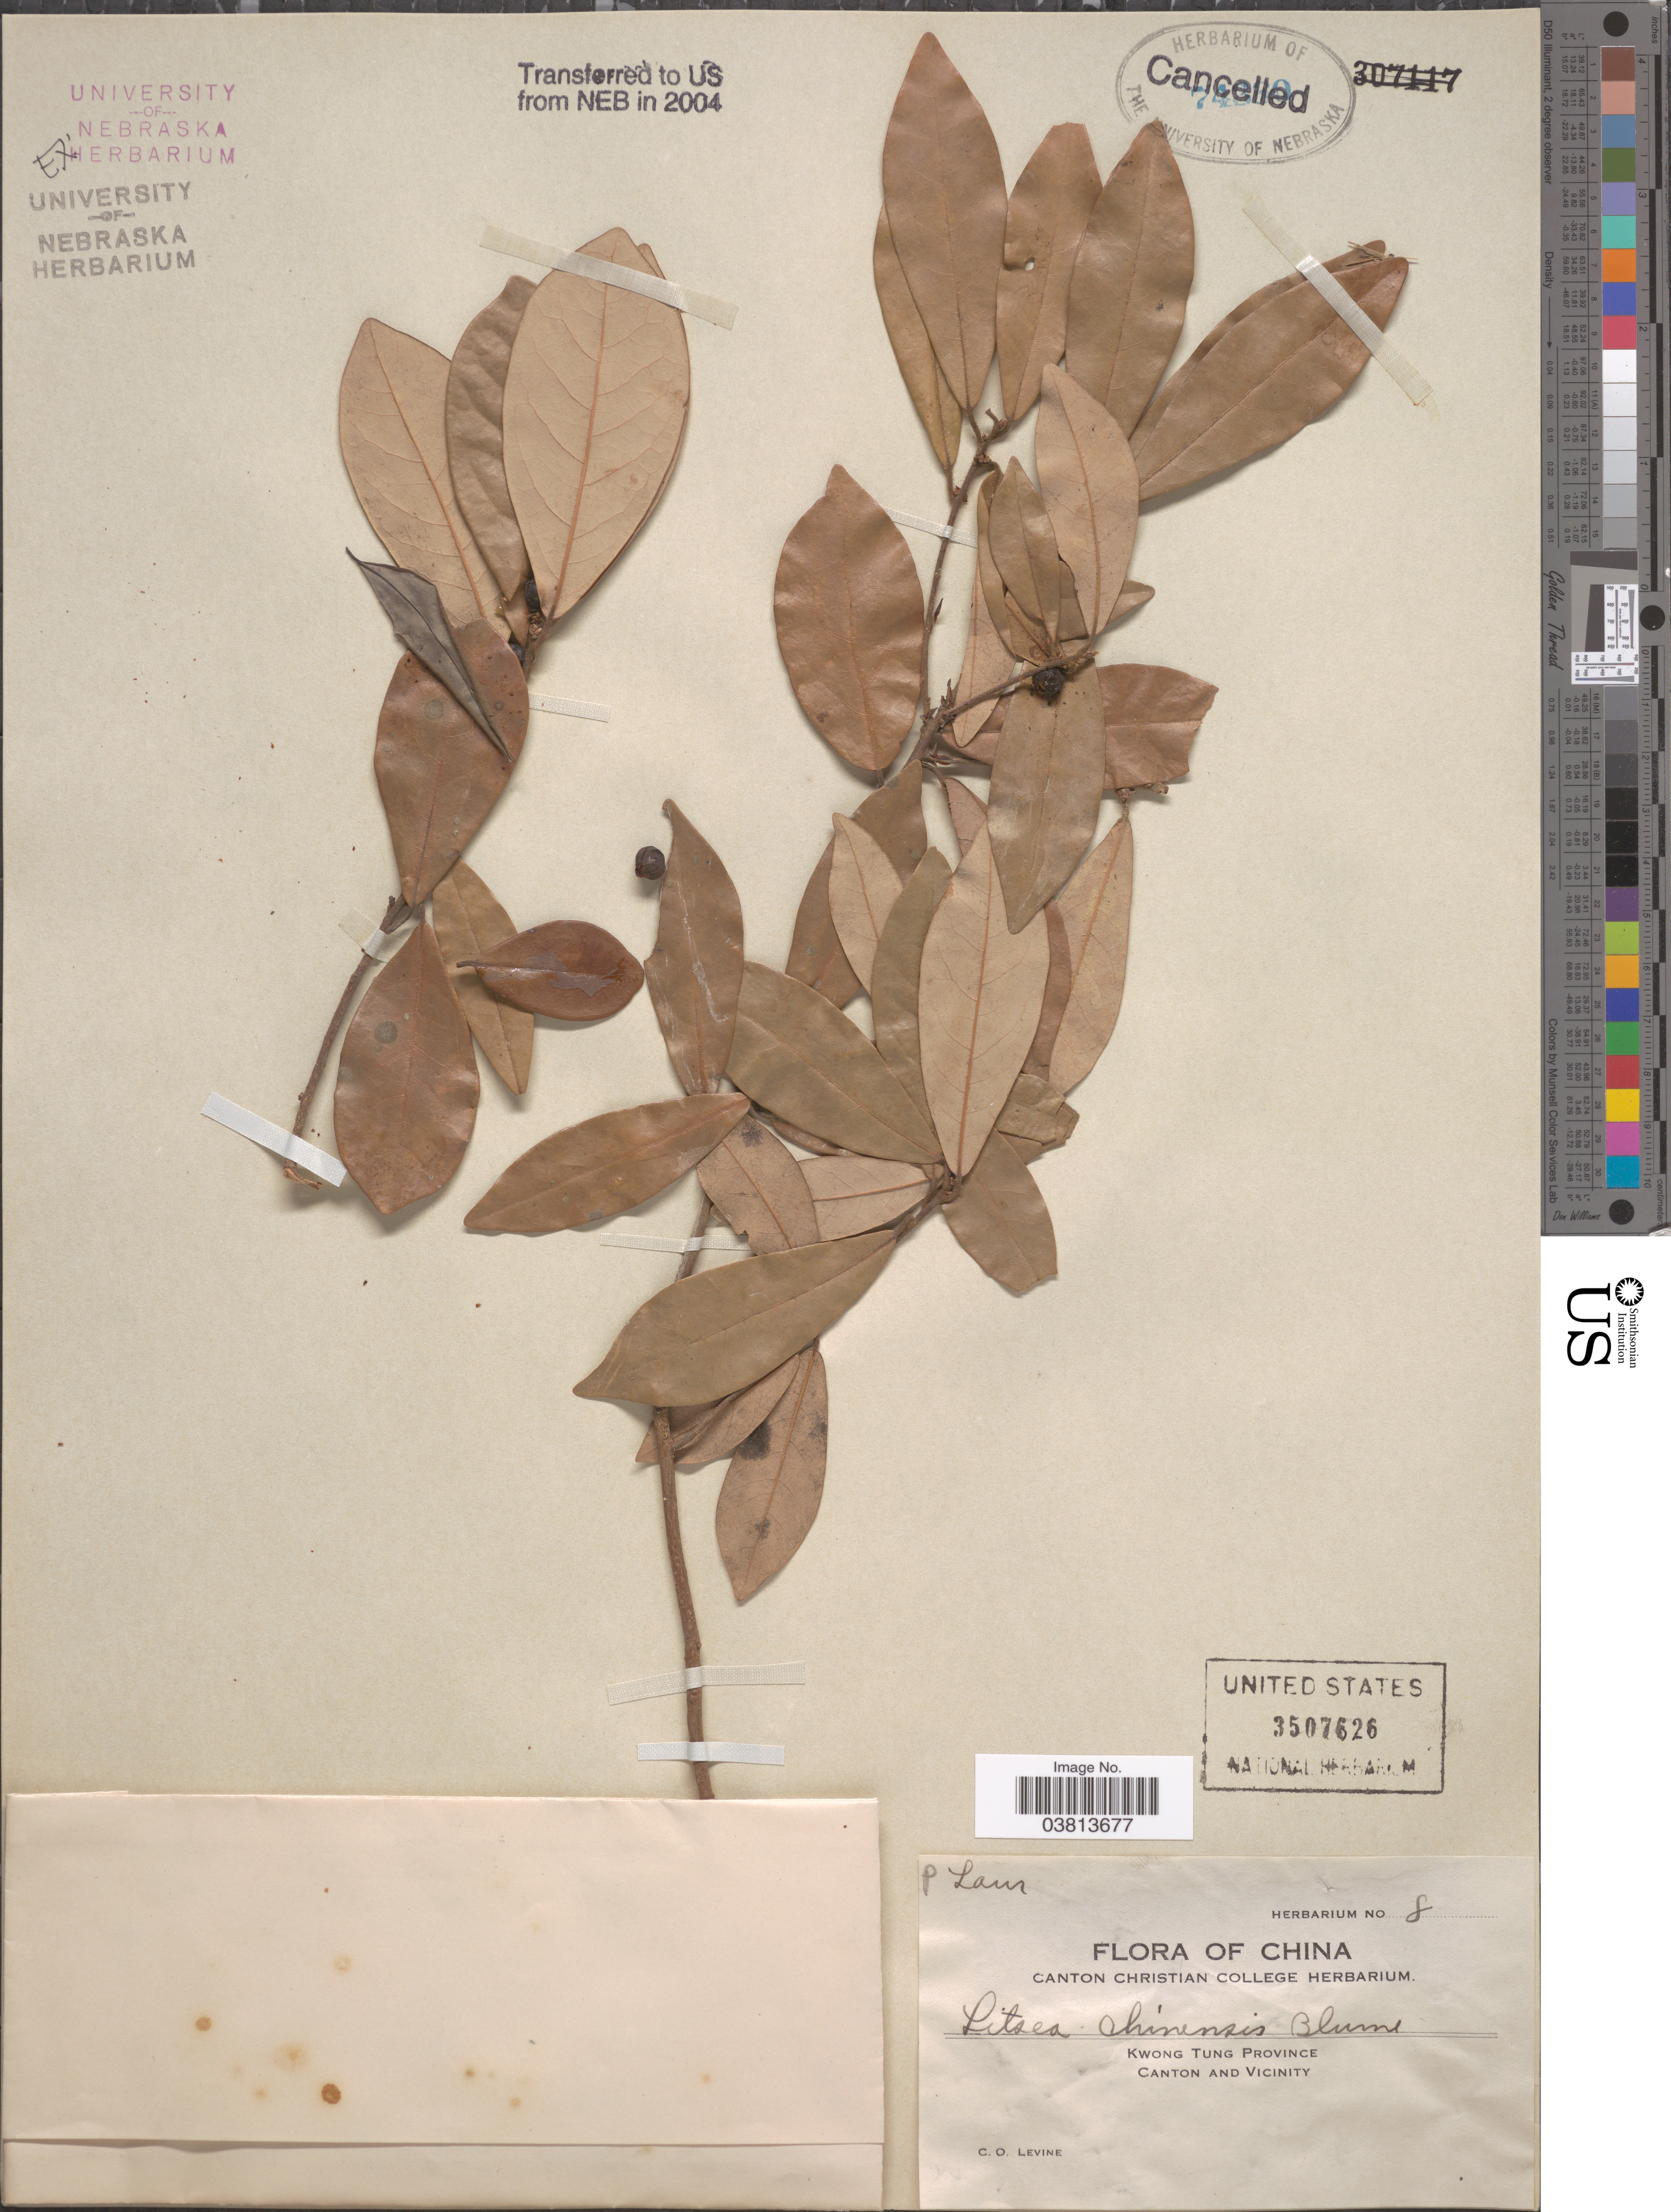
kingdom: Plantae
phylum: Tracheophyta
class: Magnoliopsida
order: Laurales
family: Lauraceae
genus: Litsea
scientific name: Litsea rotundifolia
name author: Hemsl.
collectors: C. O. Levine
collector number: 8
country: China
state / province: Guangdong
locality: Kwong Tung Province. Canton and Vicinity.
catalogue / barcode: US 3507626